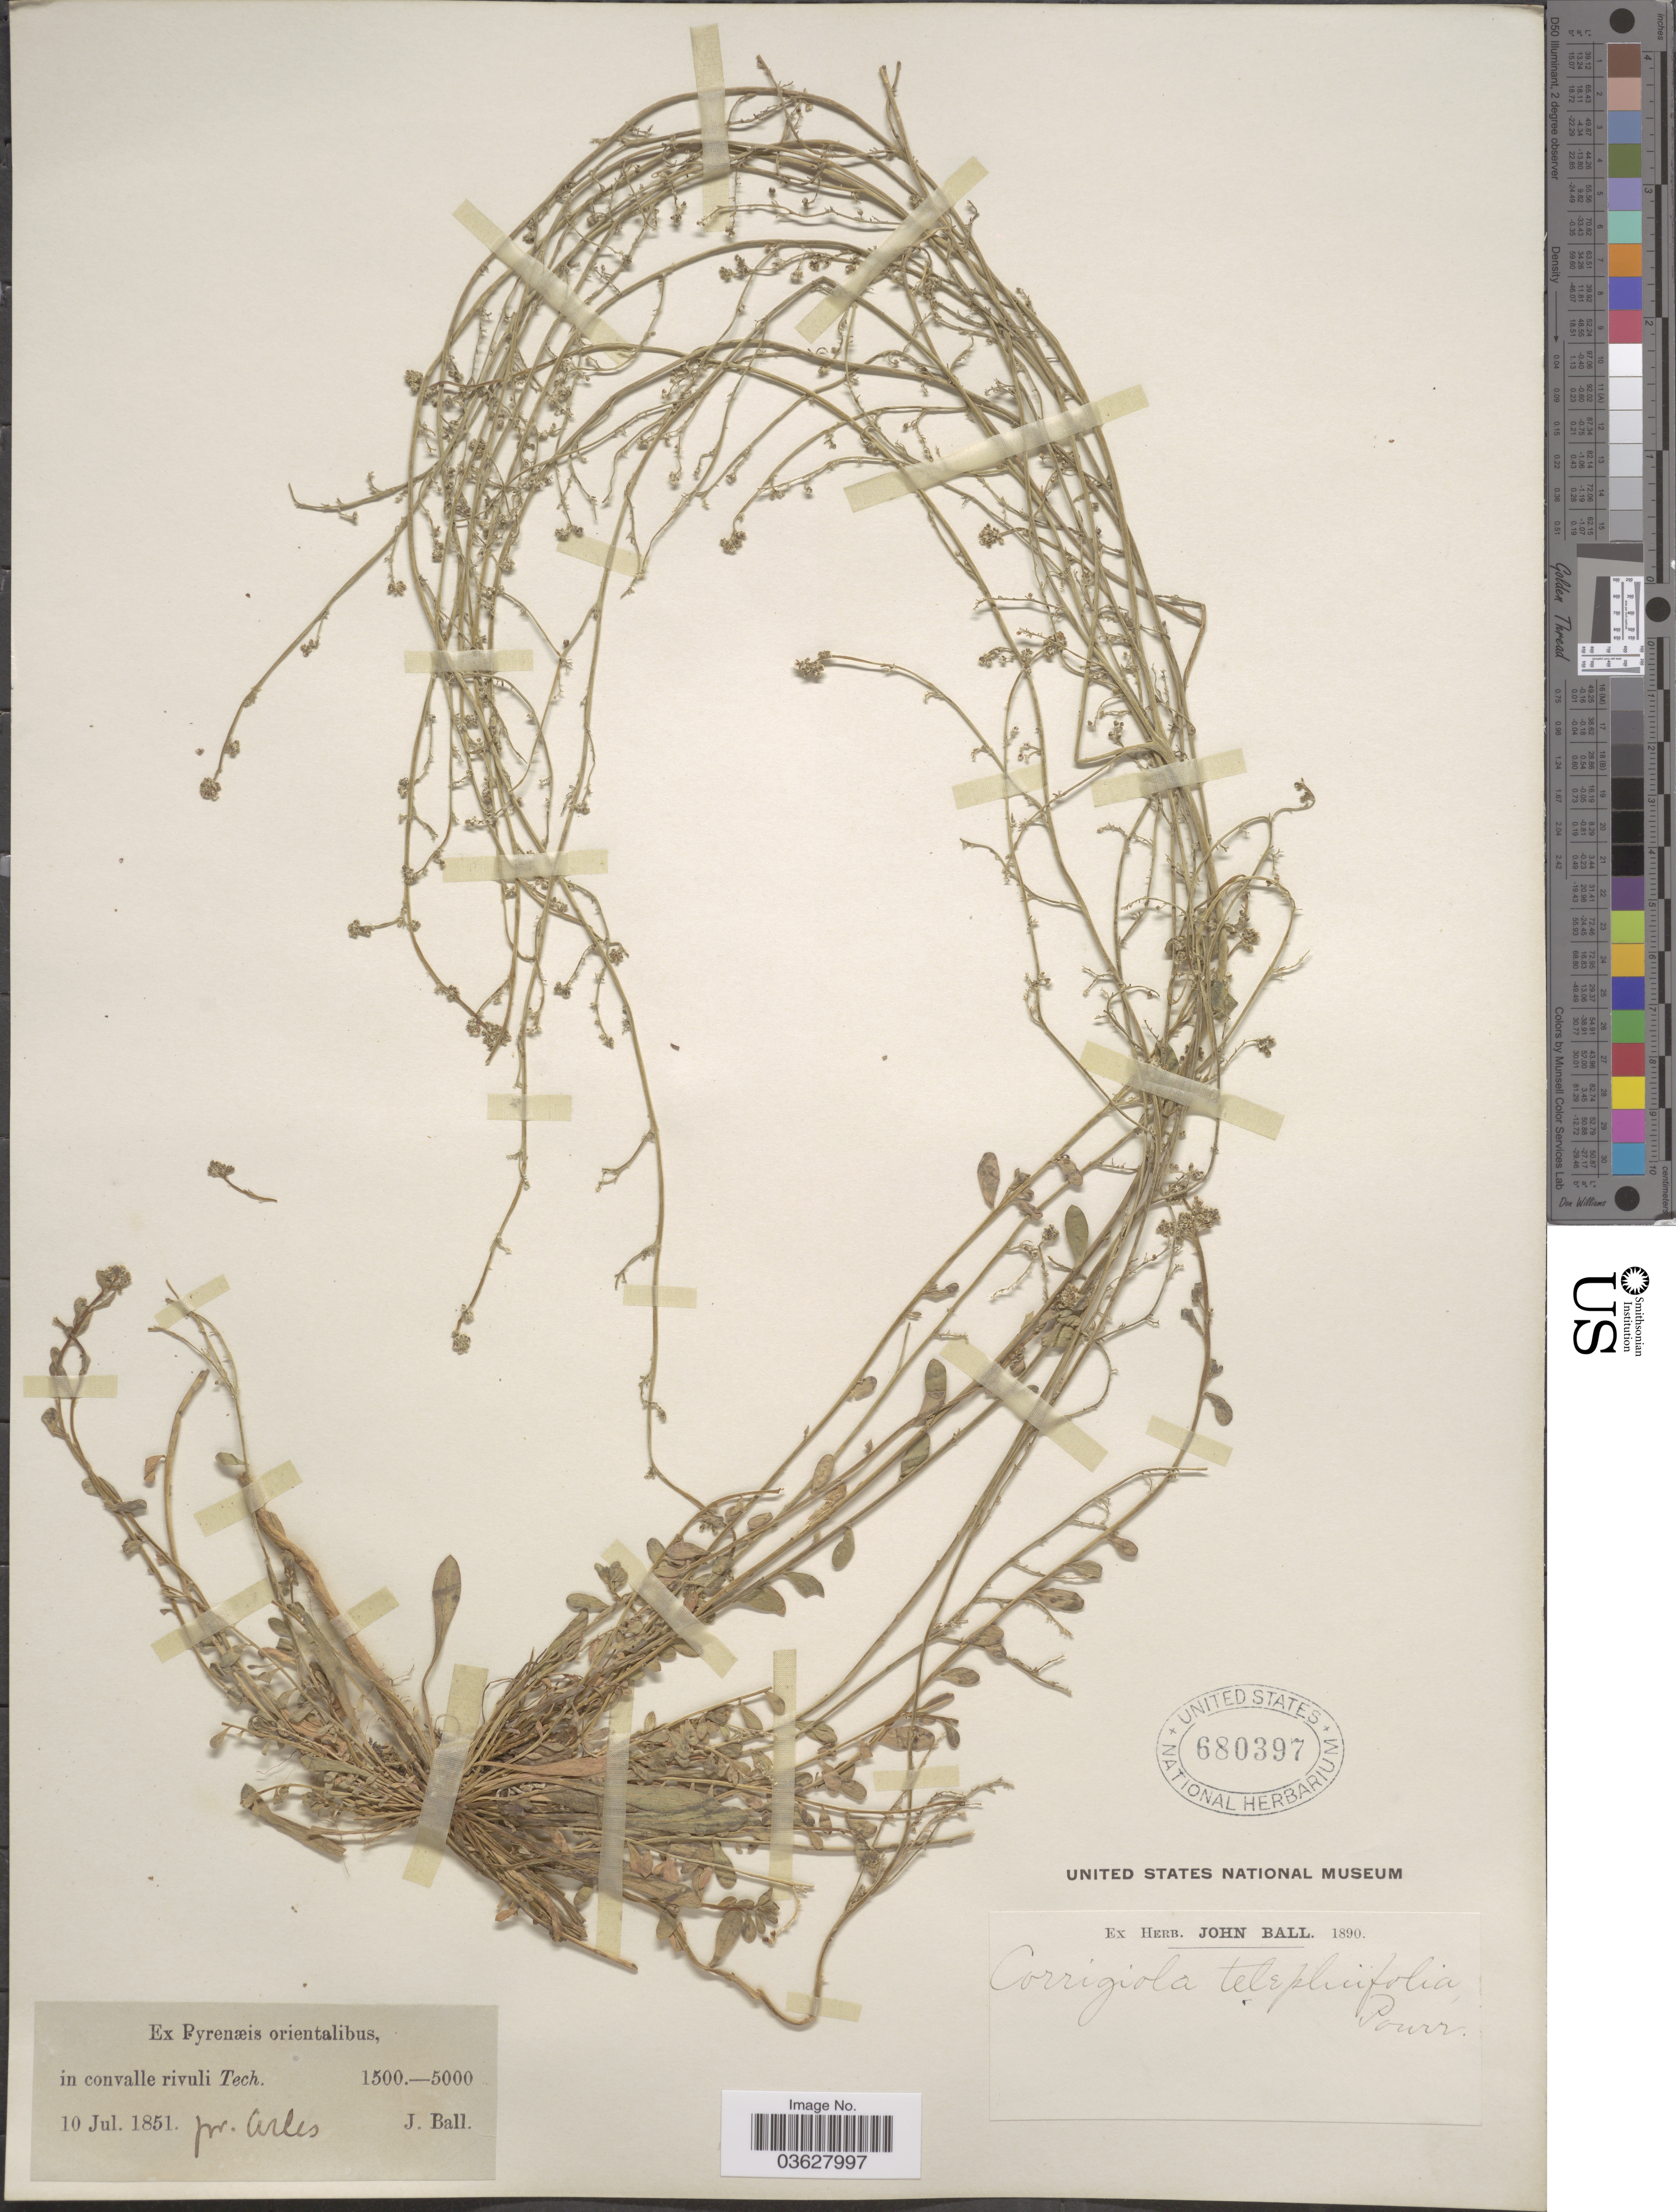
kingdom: Plantae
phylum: Tracheophyta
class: Magnoliopsida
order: Caryophyllales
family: Caryophyllaceae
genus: Corrigiola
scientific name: Corrigiola telephiifolia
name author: Pourr.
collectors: J. Ball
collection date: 1851-07-10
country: France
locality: Ex Pyrenæis orientalibus, in convalle rivuli Tech. Pr. Arles.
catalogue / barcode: US 680397